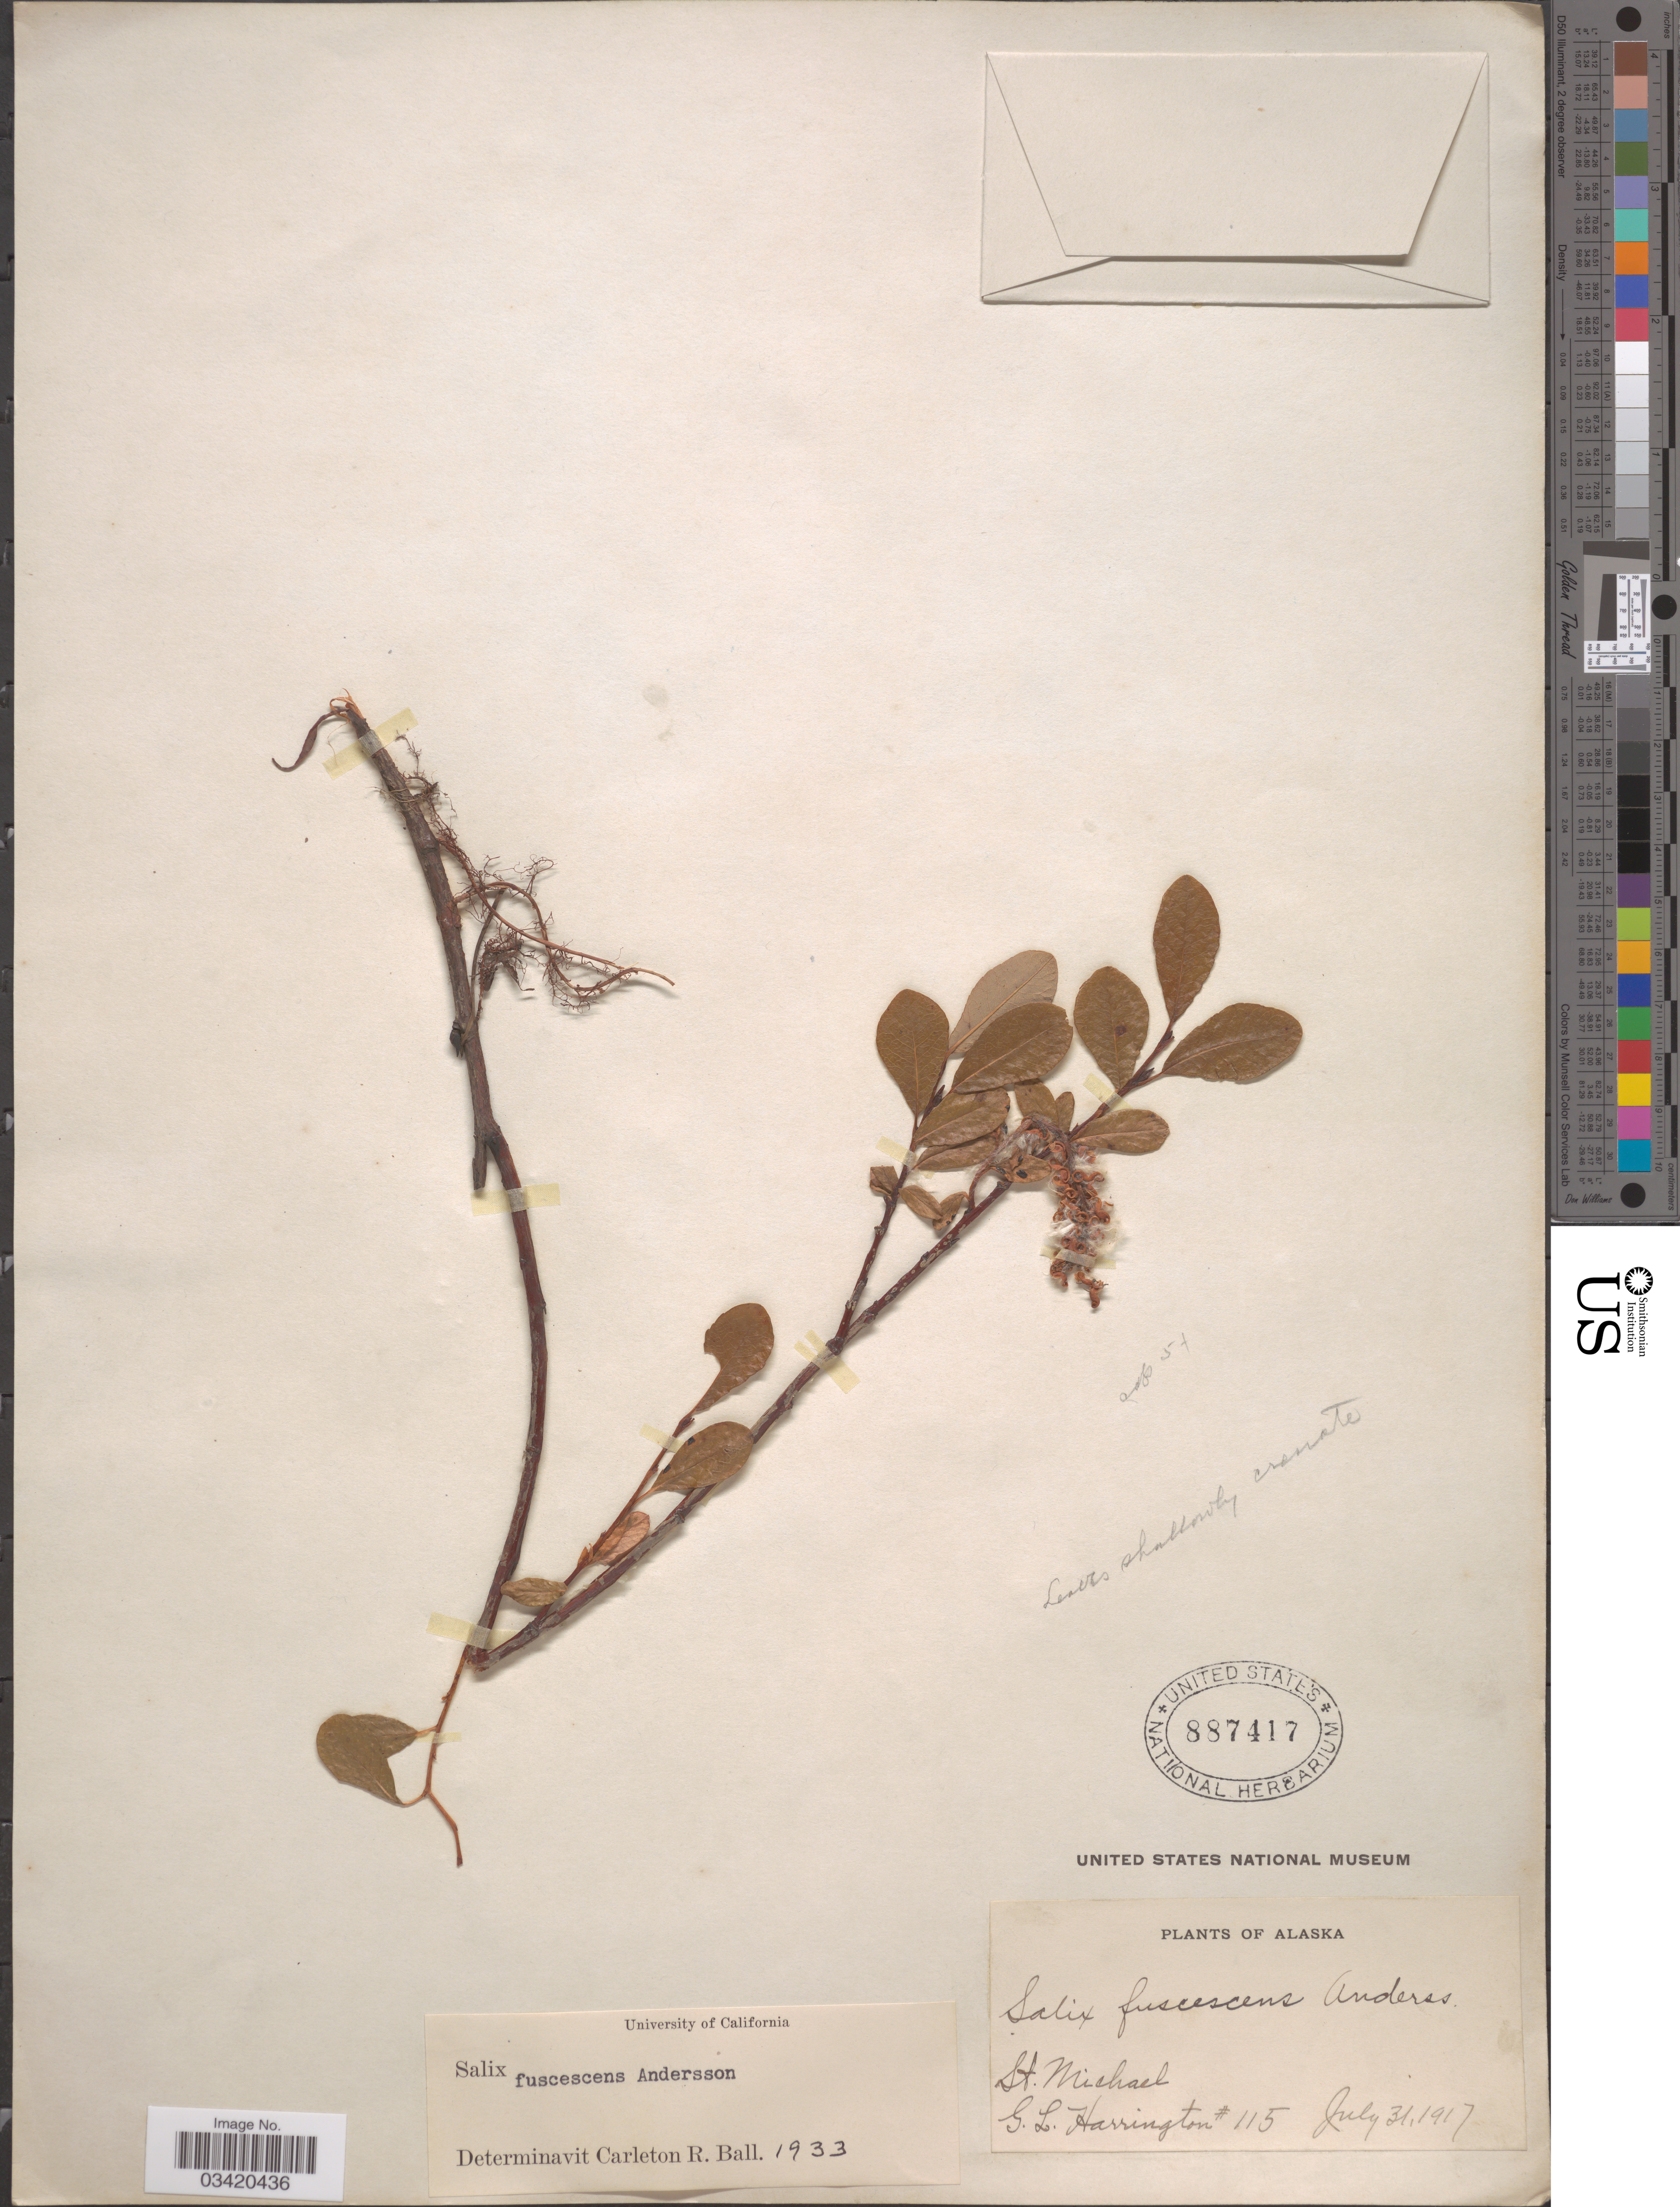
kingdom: Plantae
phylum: Tracheophyta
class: Magnoliopsida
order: Malpighiales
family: Salicaceae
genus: Salix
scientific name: Salix fuscescens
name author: Andersson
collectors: G. Harrington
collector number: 115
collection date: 1917-07-31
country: United States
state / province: Alaska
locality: St. Michael.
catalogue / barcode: US 887417